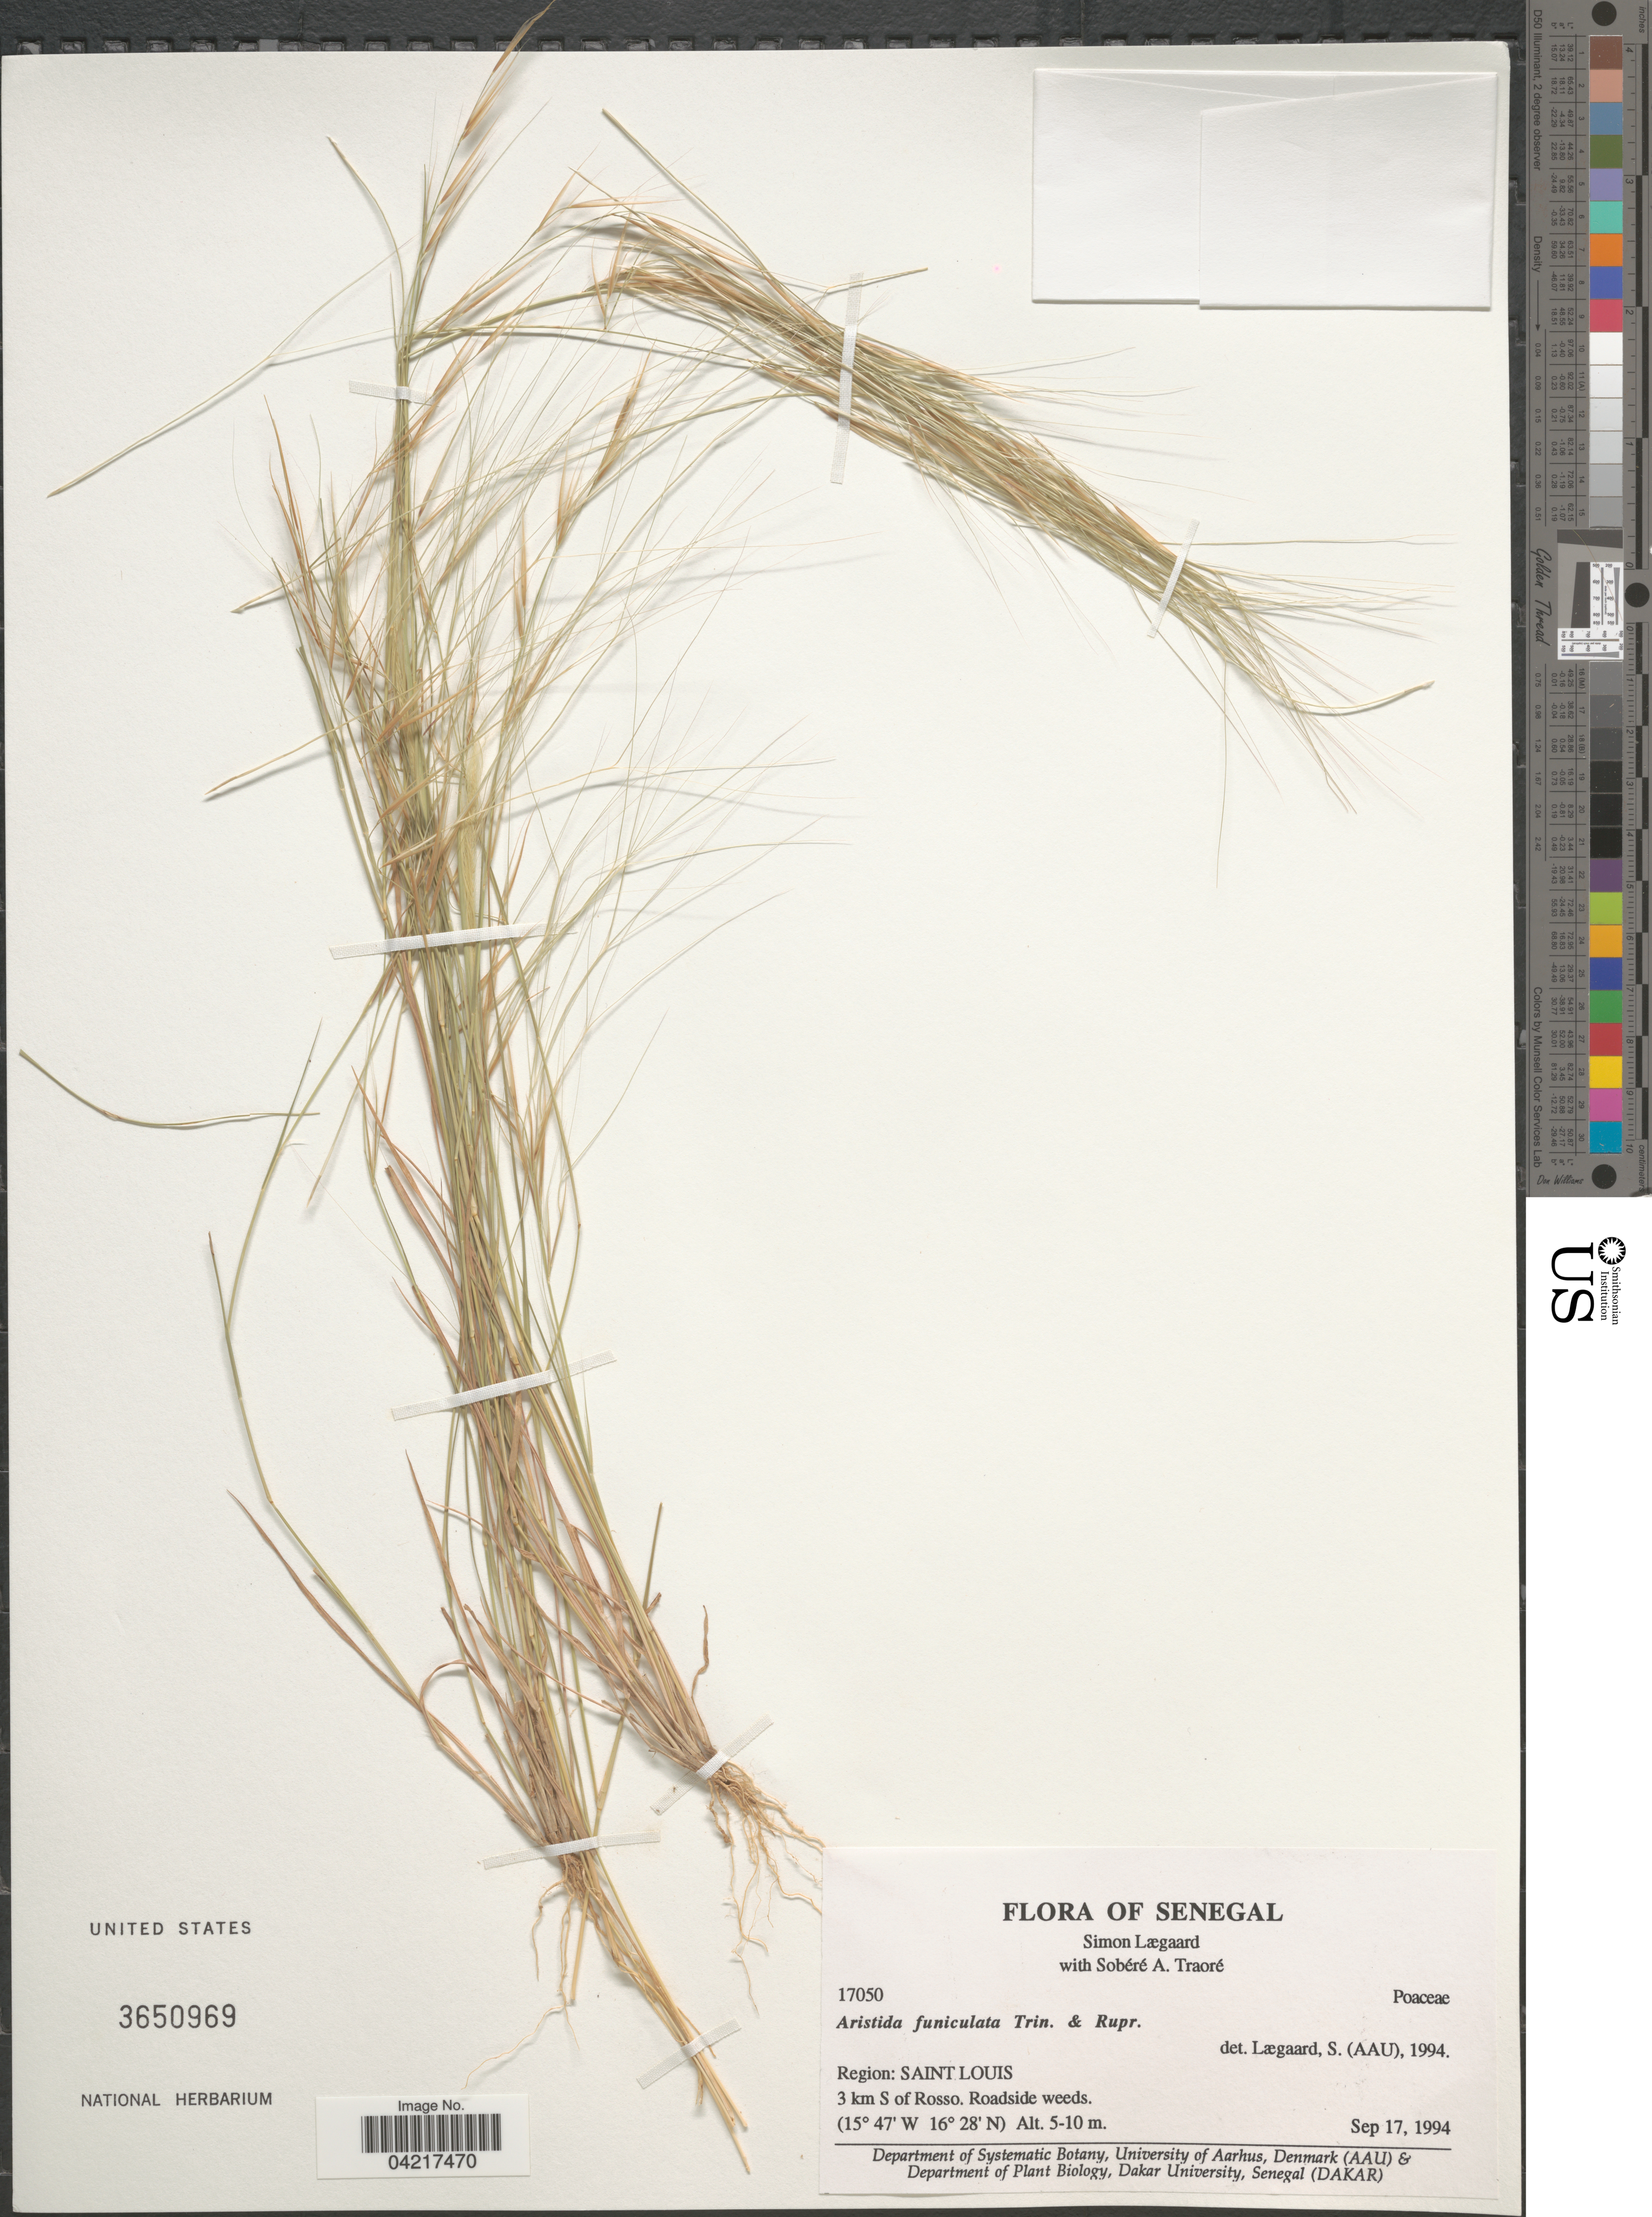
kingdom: Plantae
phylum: Tracheophyta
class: Liliopsida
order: Poales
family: Poaceae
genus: Aristida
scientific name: Aristida funiculata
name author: Trin. & Rupr.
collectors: S. Lægaard & S. Traore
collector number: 1705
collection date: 1994-09-17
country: Senegal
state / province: Saint-Louis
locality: Region: Saint Louis. 3 km S of Rosso. Roadside weeds.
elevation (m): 5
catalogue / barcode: US 3650969